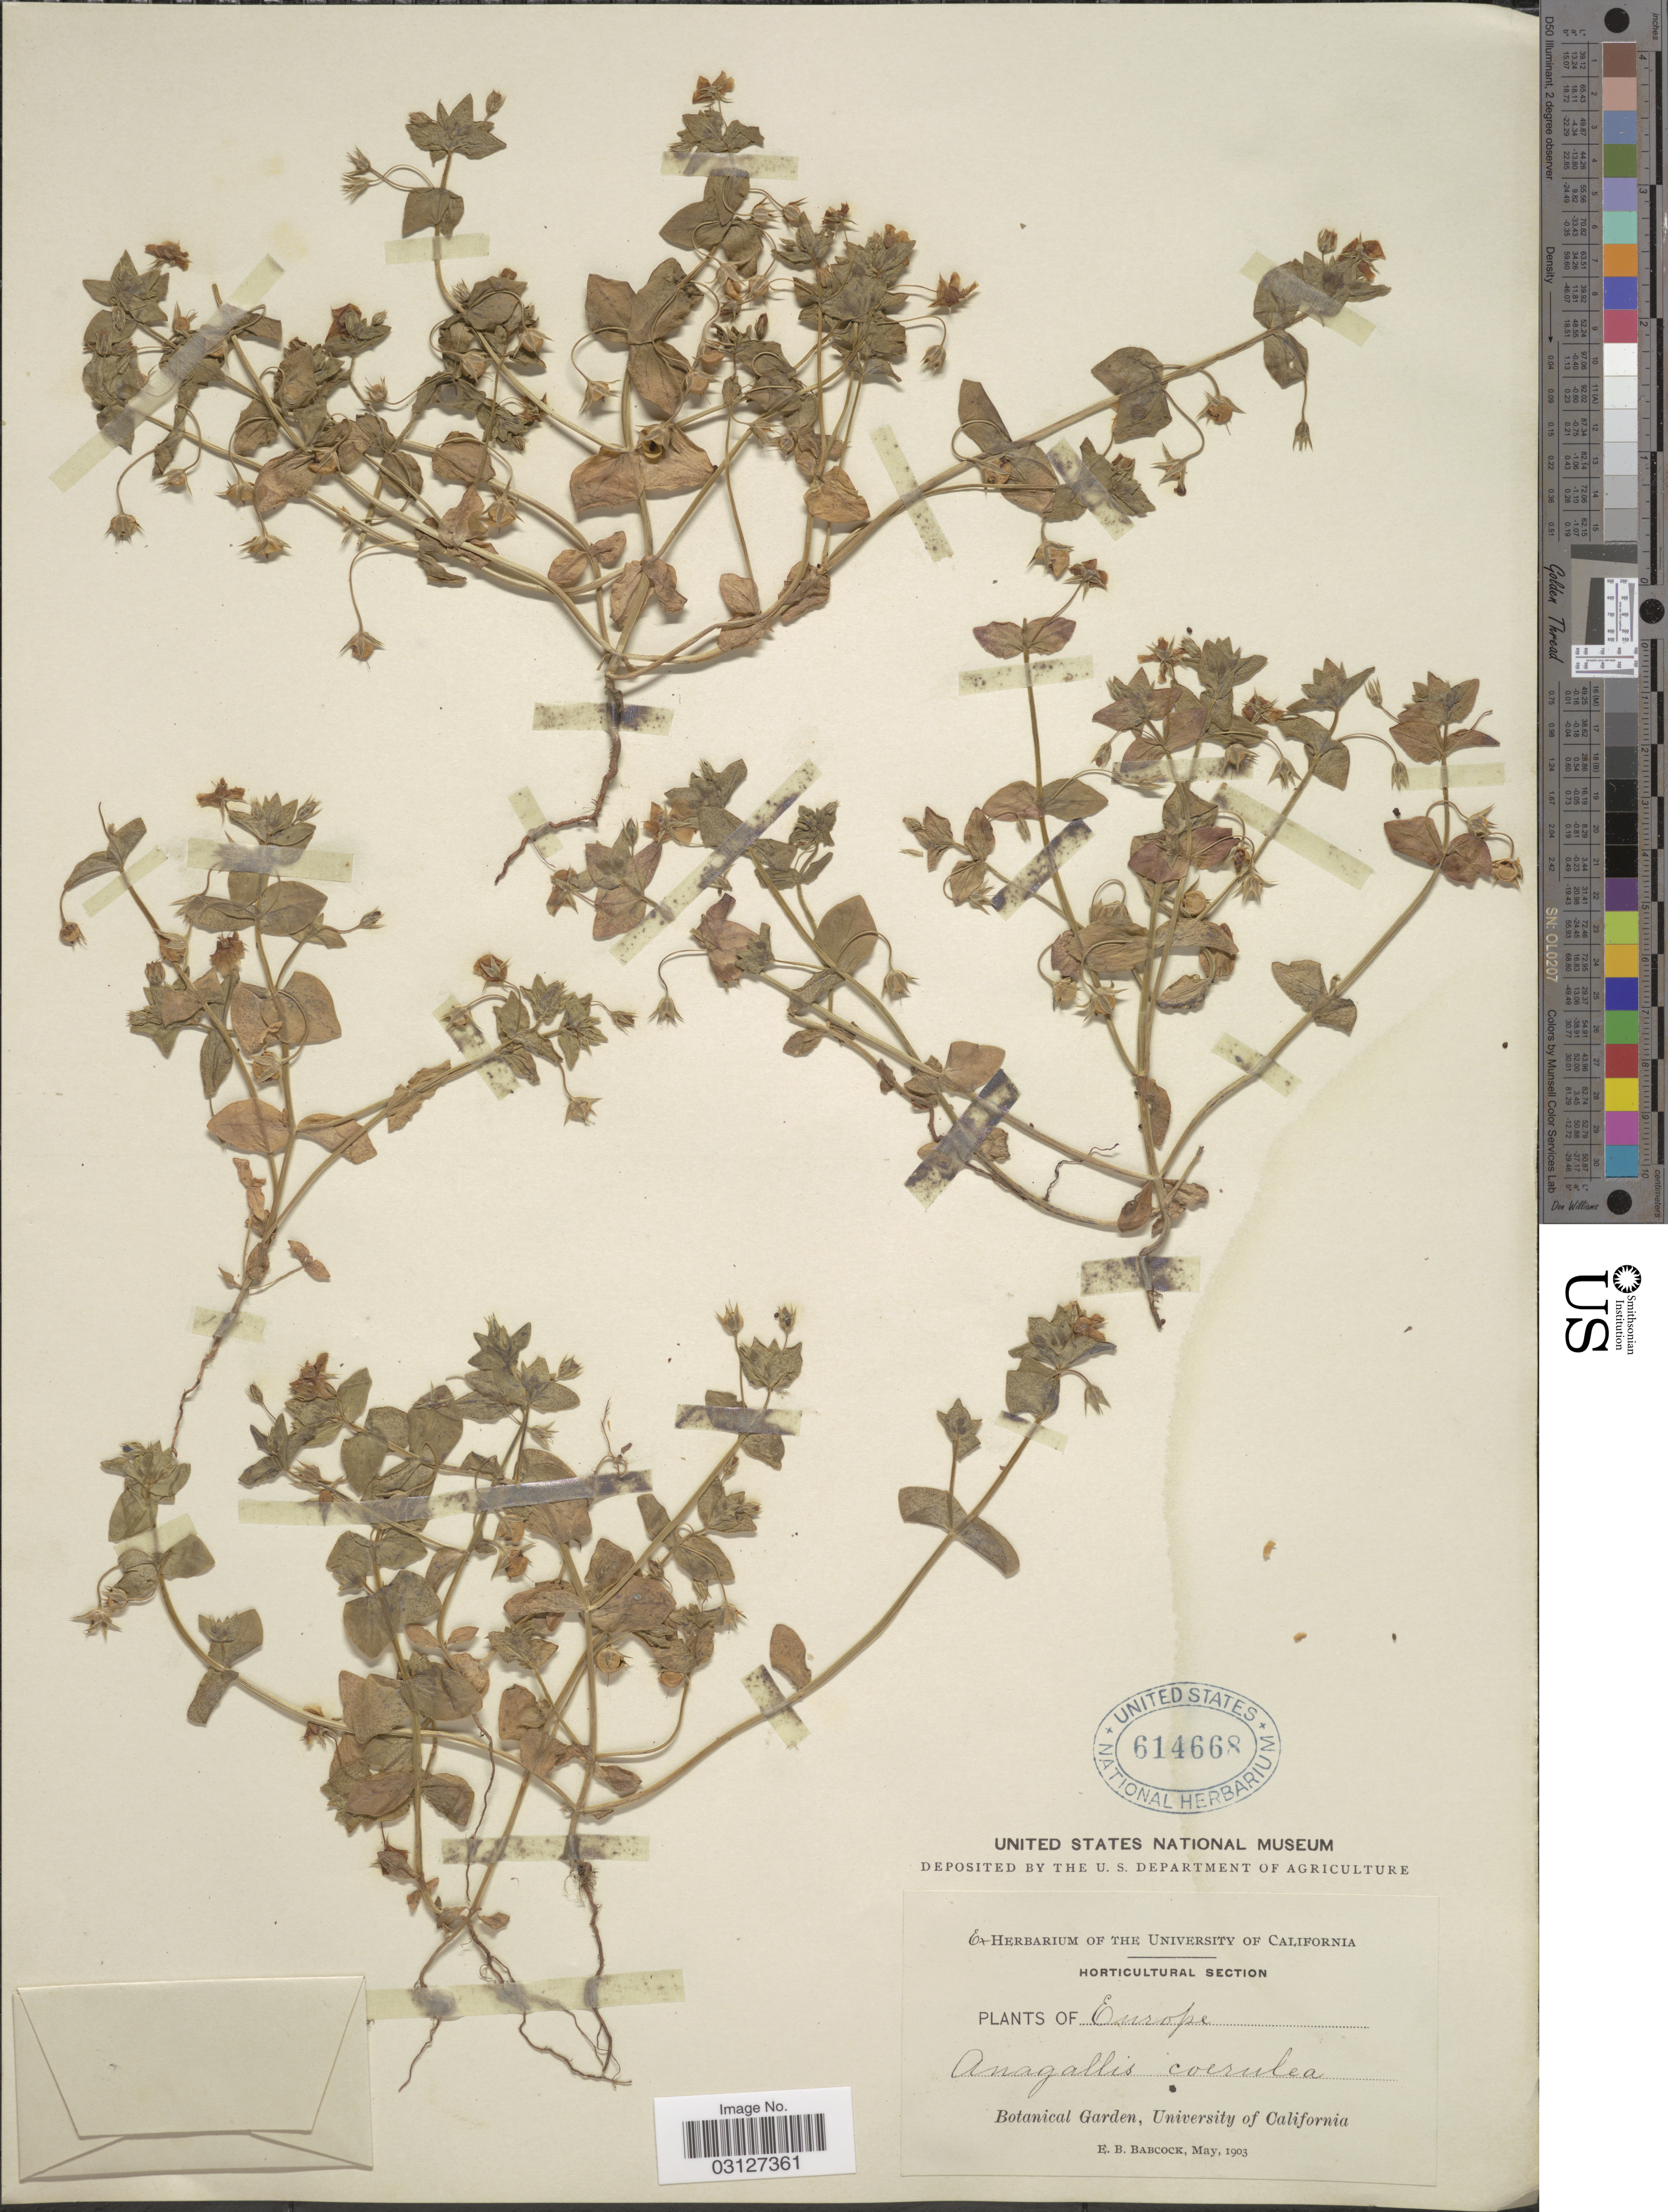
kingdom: Plantae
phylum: Tracheophyta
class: Magnoliopsida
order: Ericales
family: Primulaceae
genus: Anagallis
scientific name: Anagallis caerulea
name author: L.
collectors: E. B. Babcock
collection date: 1903-05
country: United States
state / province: California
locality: Botanical Garden, University of California.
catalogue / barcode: US 614668